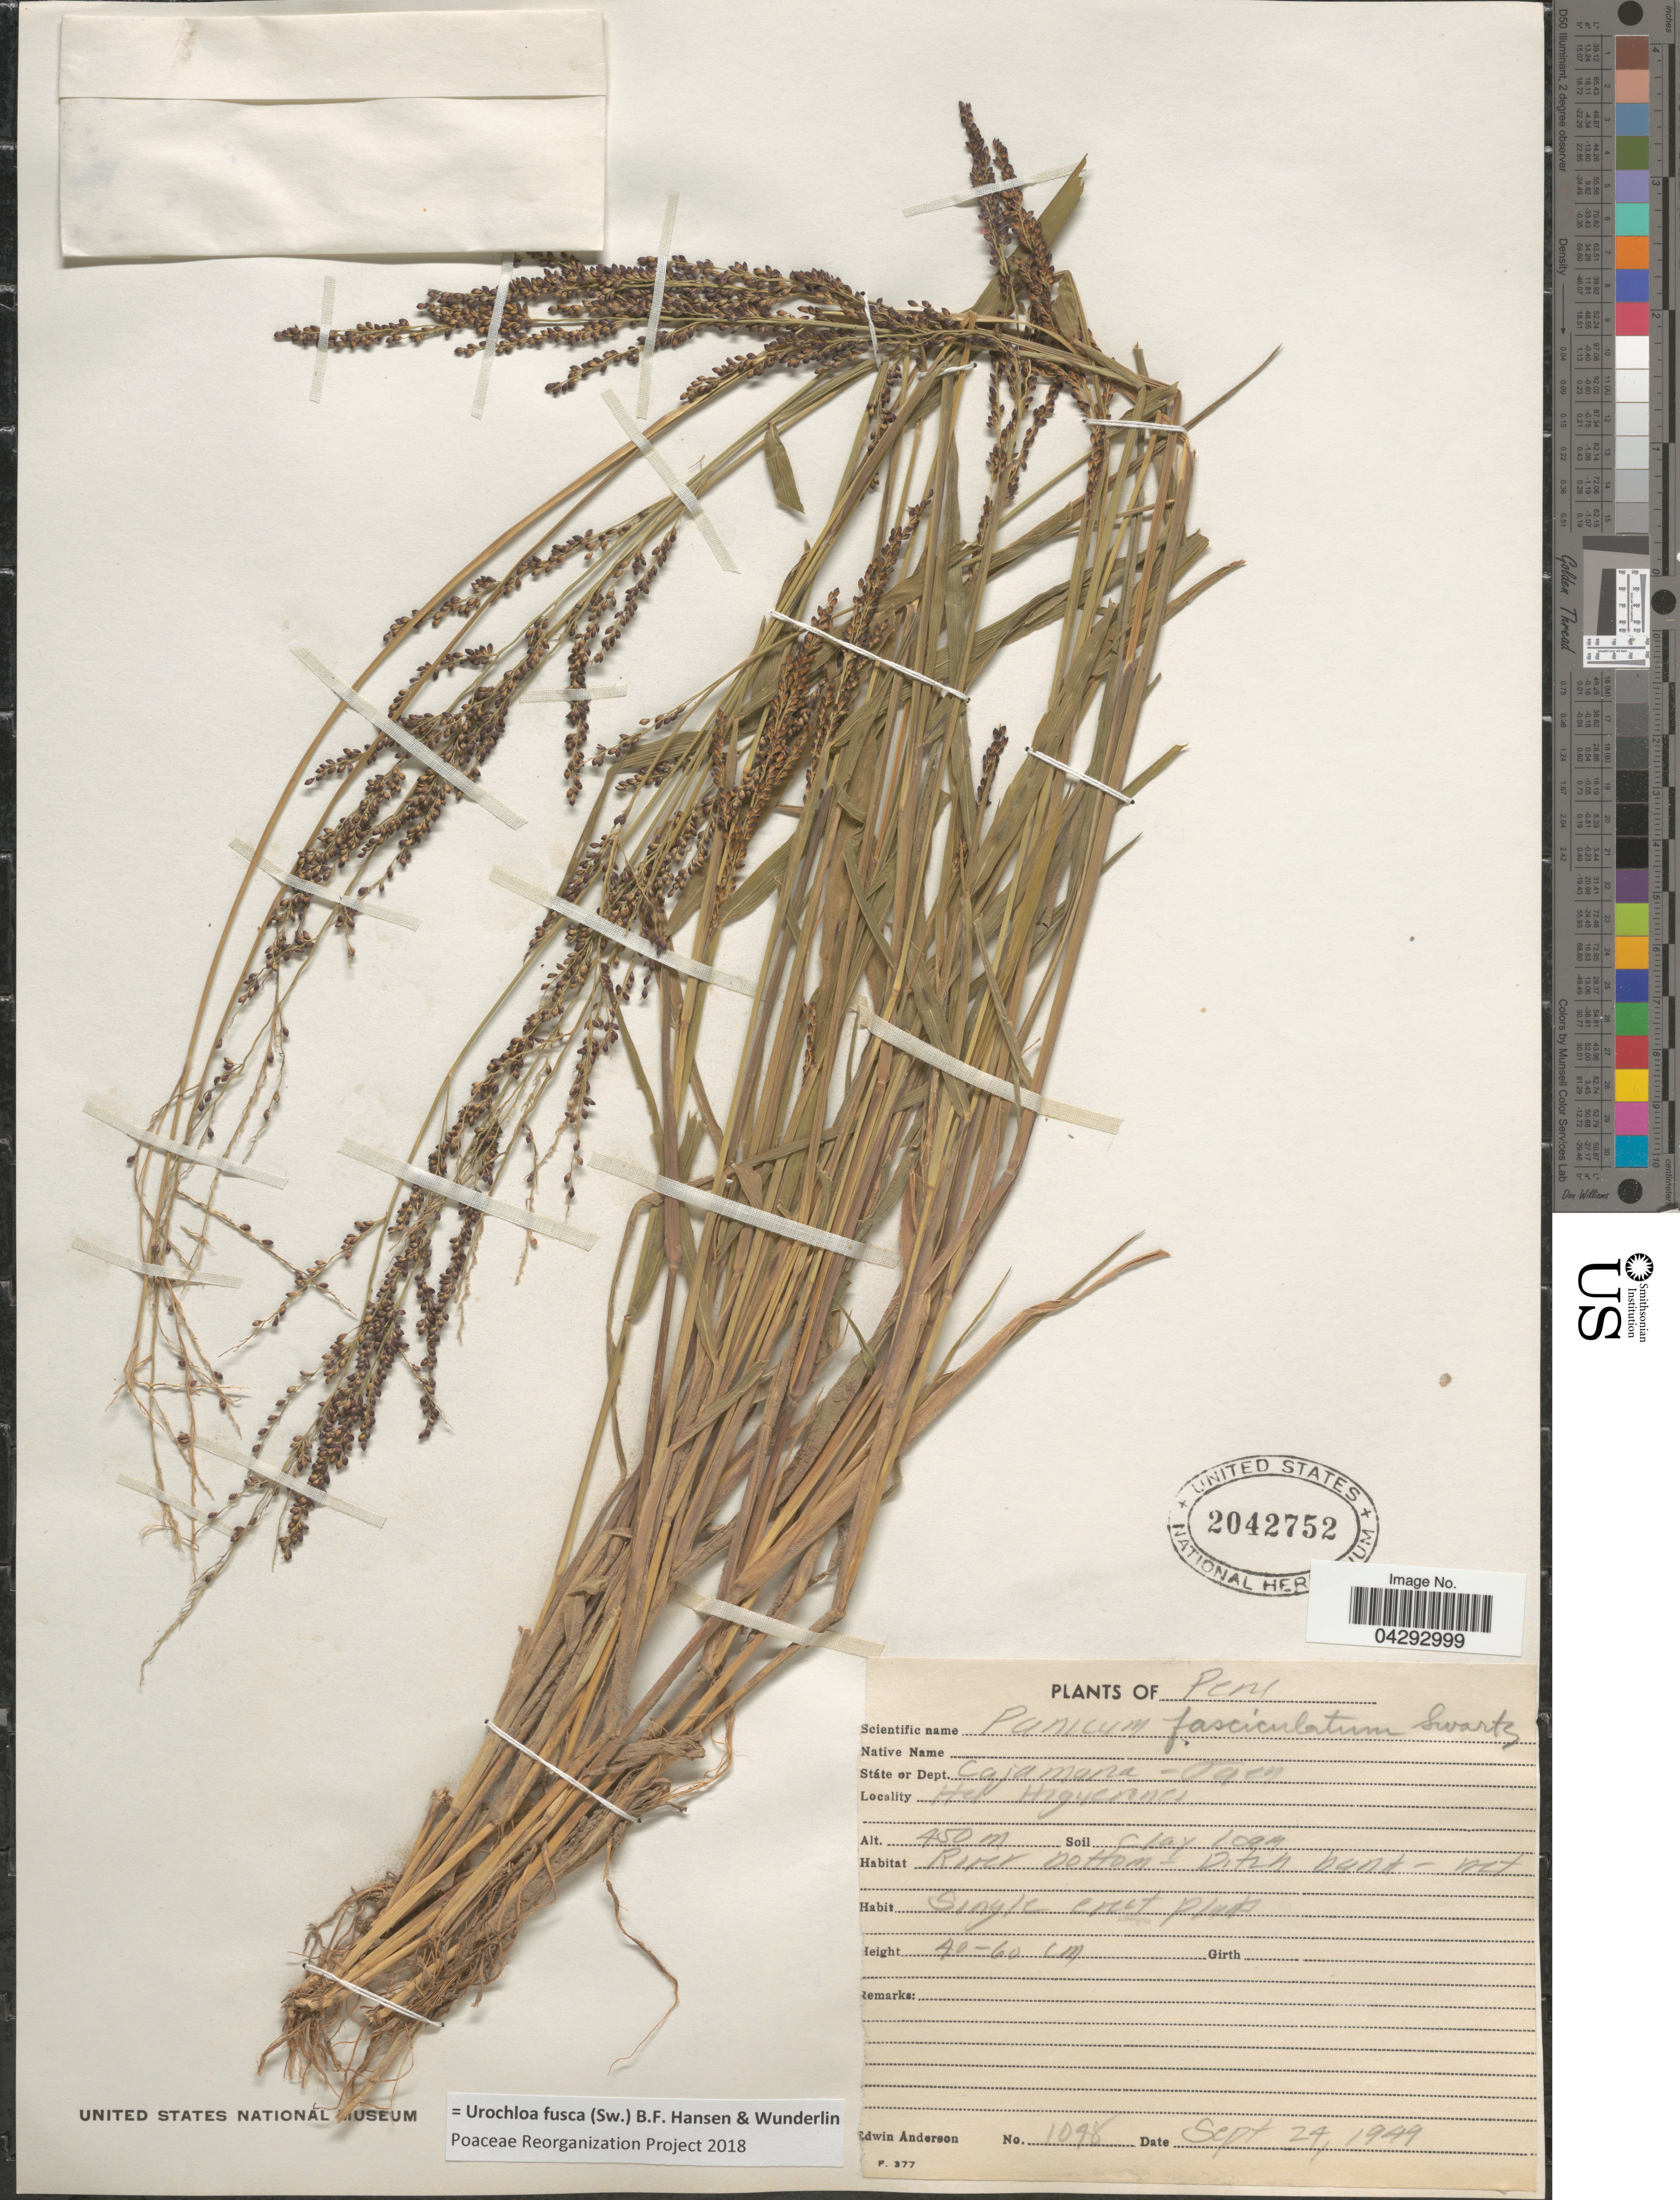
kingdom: Plantae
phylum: Tracheophyta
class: Liliopsida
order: Poales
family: Poaceae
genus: Urochloa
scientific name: Urochloa fusca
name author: (Sw.) B.F. Hansen & Wunderlin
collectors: E. Anderson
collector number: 1048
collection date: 1949-09-24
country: Peru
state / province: Cajamarca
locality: Dept. Cajamarca - Jaen. Hd Higuerones.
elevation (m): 450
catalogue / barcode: US 2042752